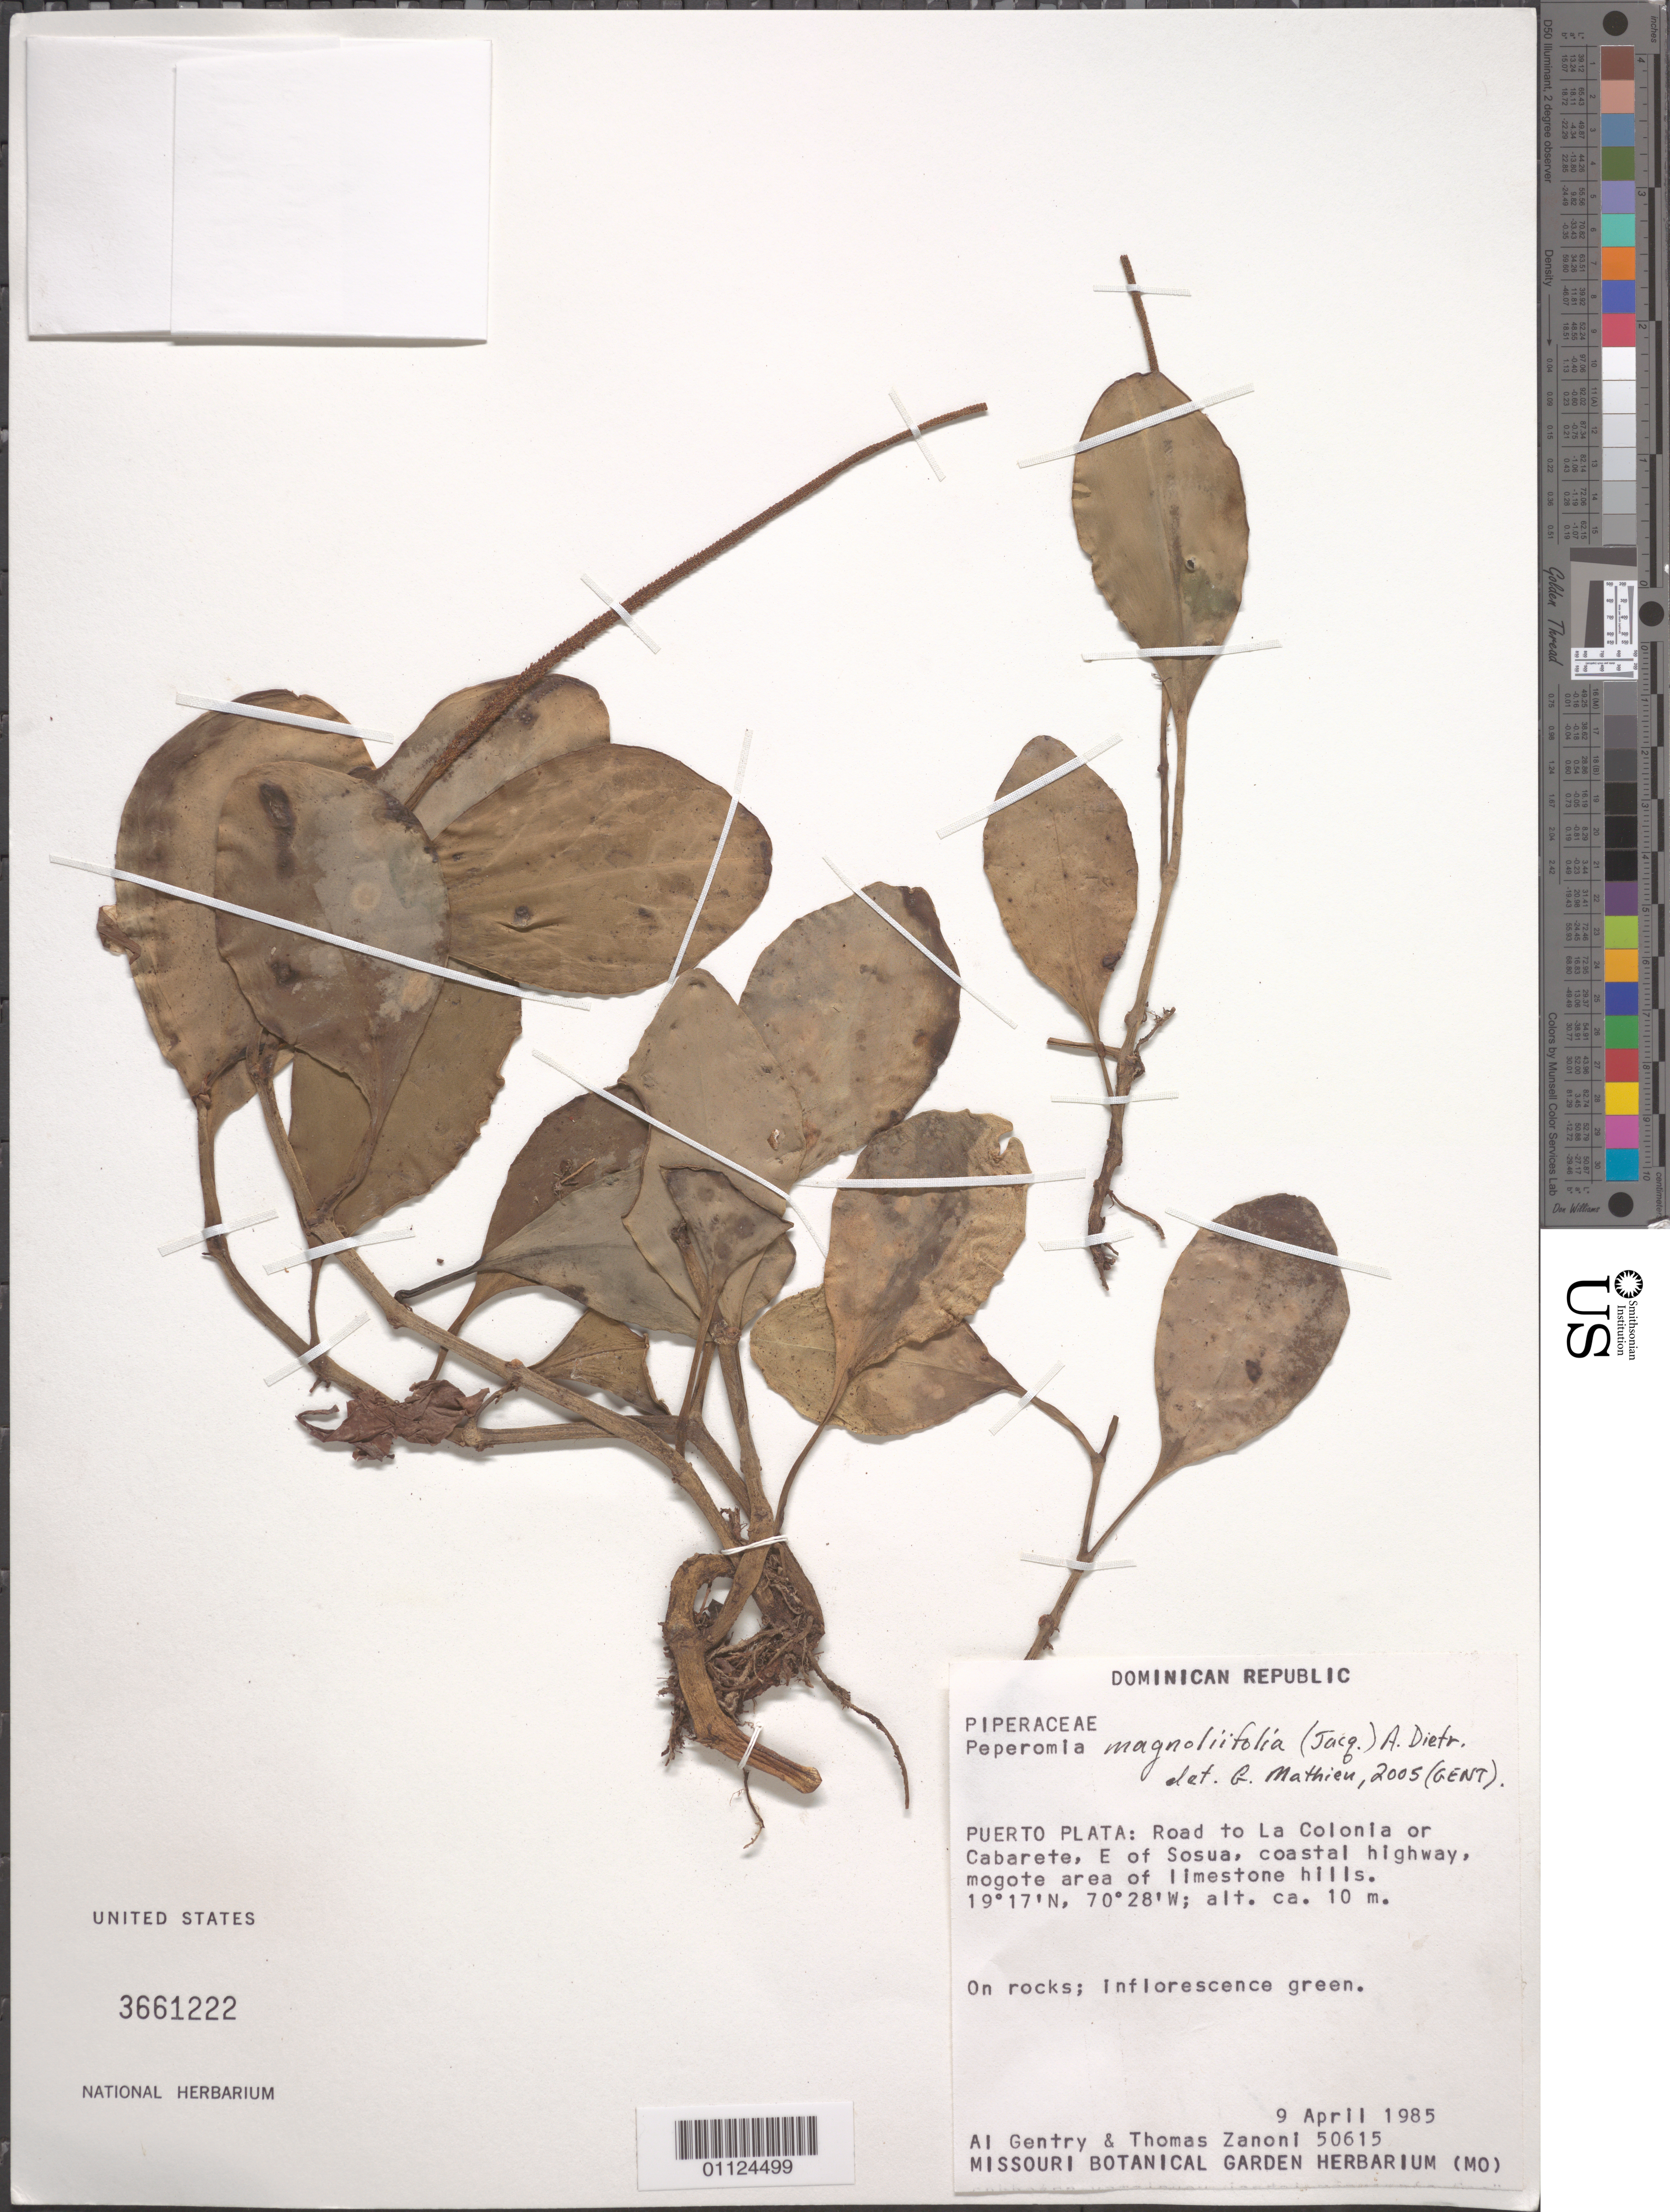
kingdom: Plantae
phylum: Tracheophyta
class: Magnoliopsida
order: Piperales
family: Piperaceae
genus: Peperomia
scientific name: Peperomia magnoliifolia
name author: (Jacq.) A. Dietr.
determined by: Mathieu, Guido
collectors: A. H. Gentry & T. A. Zanoni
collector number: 50615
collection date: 1985-04-09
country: Dominican Republic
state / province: Puerto Plata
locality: Road to La Colonia or Cabarete, E of Sosua.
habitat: On rocks.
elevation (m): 10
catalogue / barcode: US 3661222